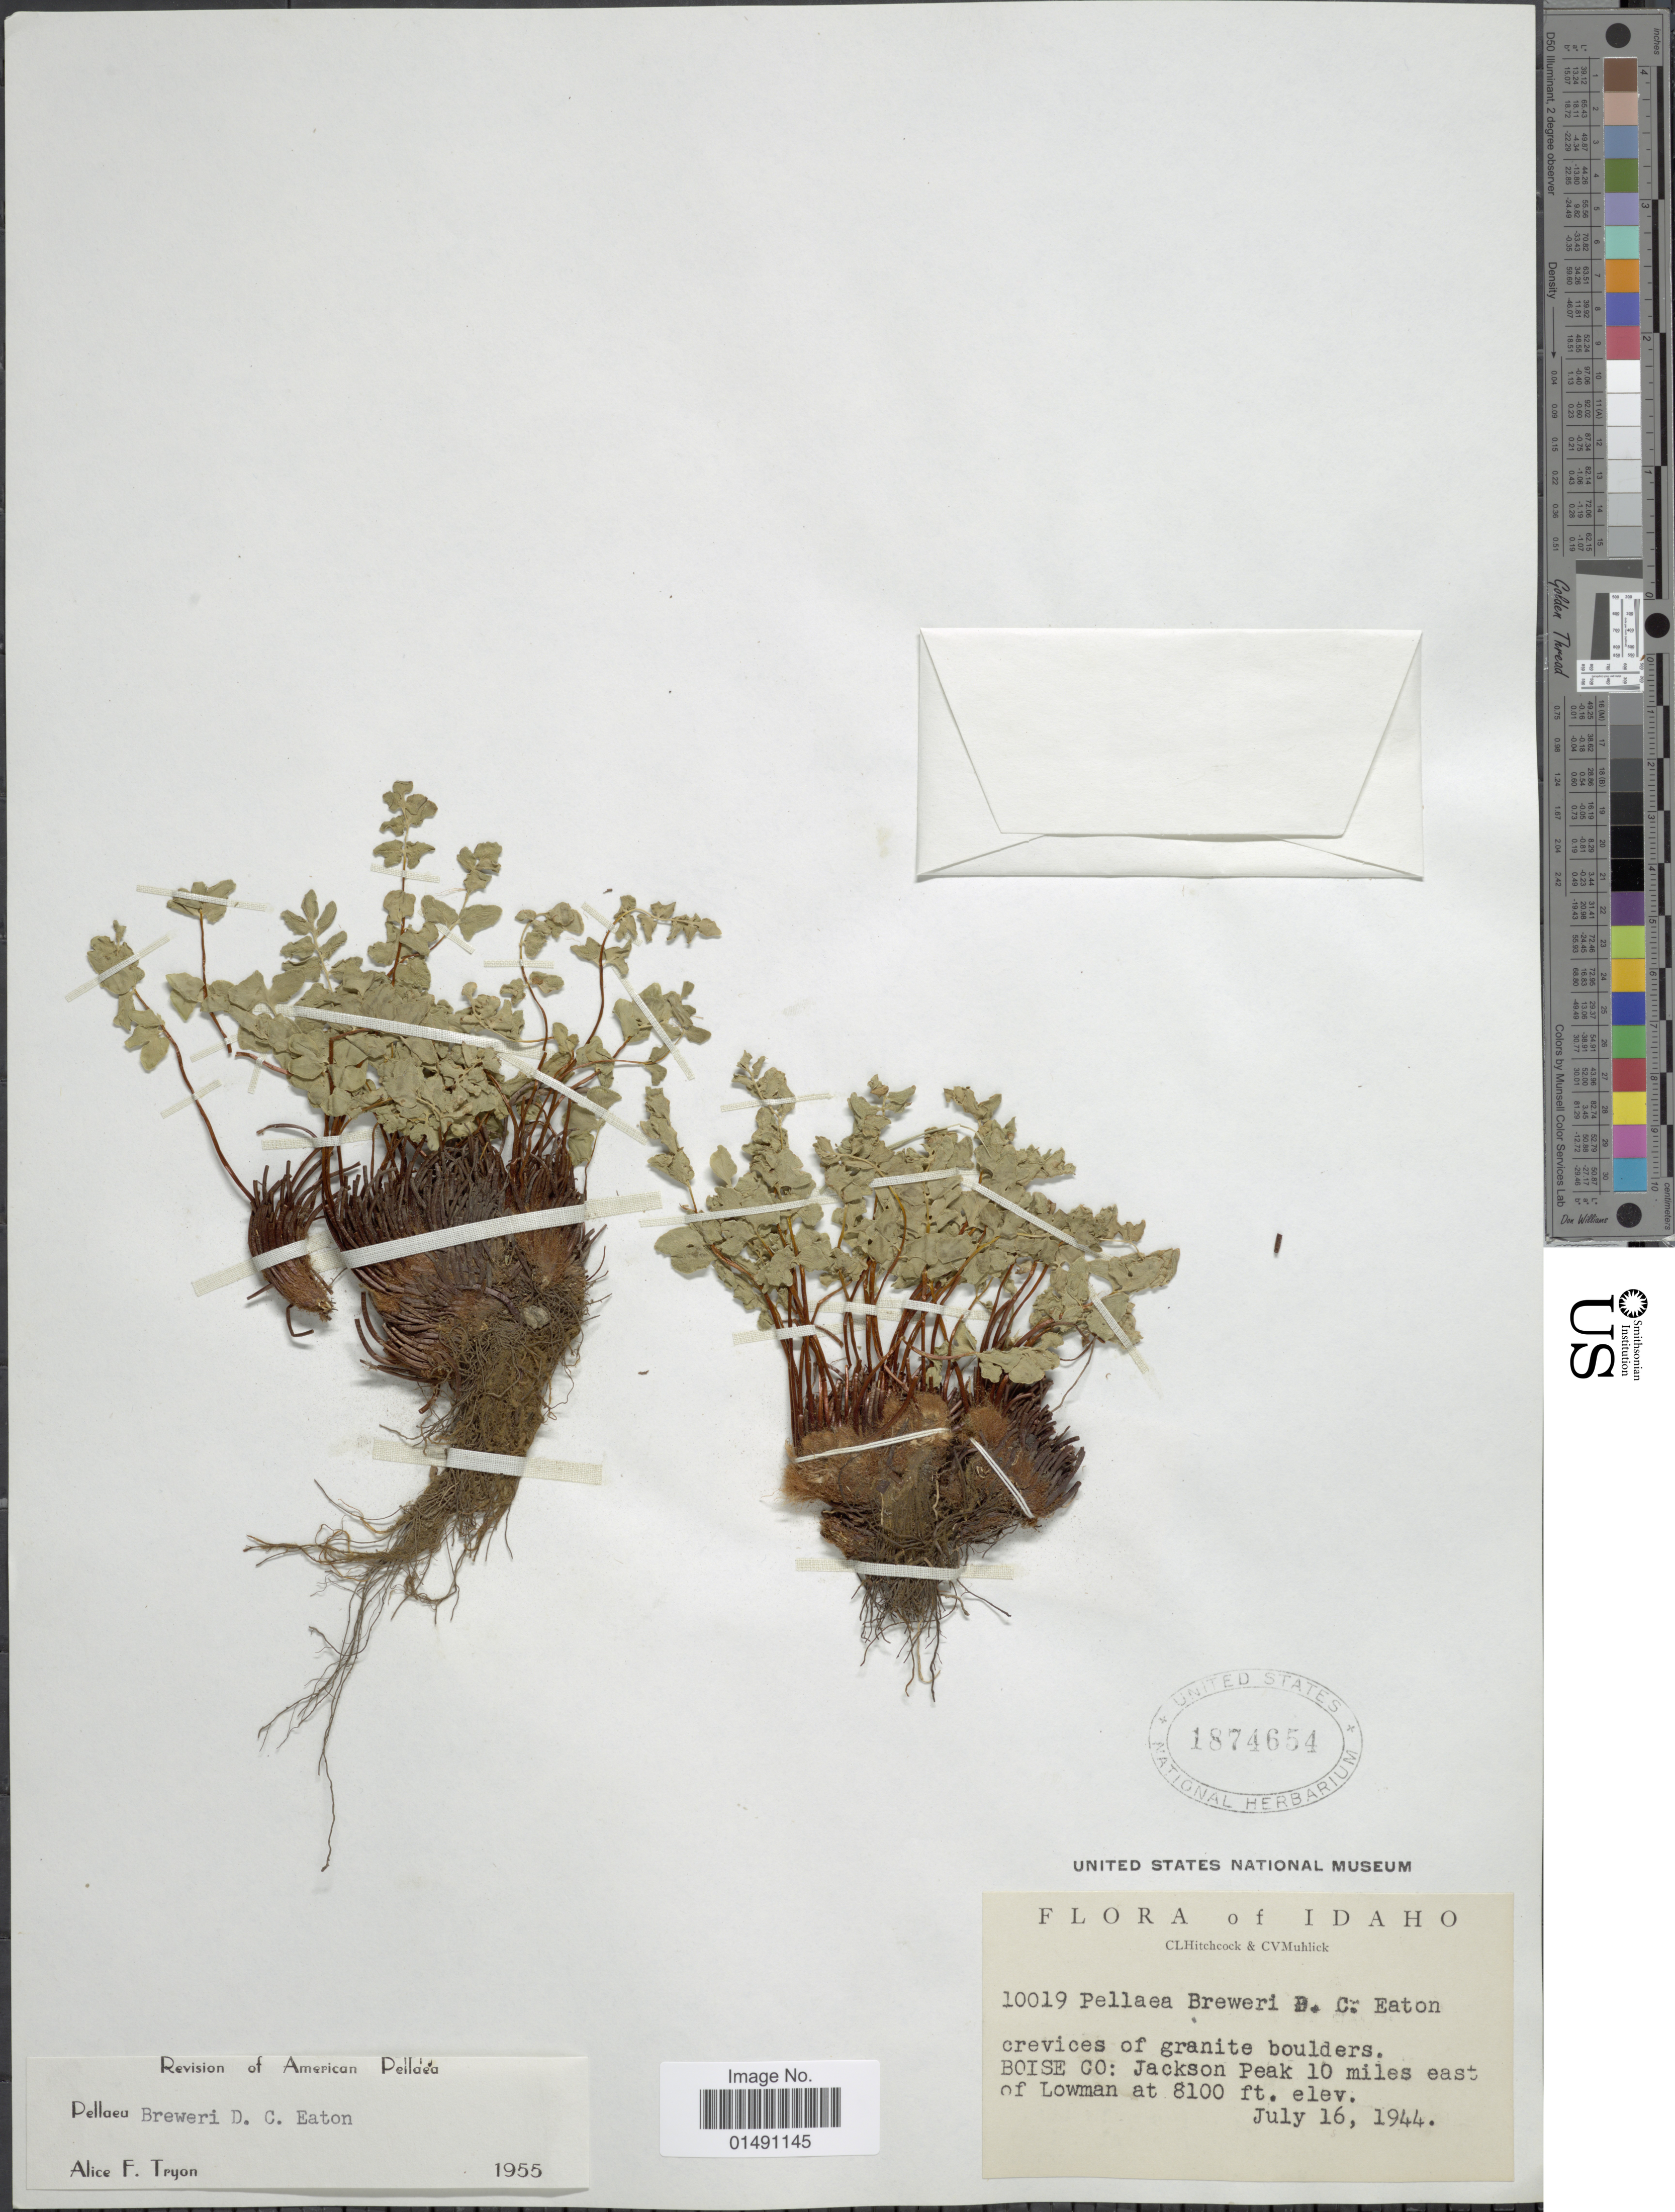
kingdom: Plantae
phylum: Tracheophyta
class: Polypodiopsida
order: Polypodiales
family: Pteridaceae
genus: Pellaea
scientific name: Pellaea breweri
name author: D.C. Eaton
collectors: C. L. Hitchcock & C. V. Muhlick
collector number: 10019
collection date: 1944-07-16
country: United States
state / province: Idaho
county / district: Boise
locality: Jackson Peak 10 miles east of Lowman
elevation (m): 2469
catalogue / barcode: US 1874654